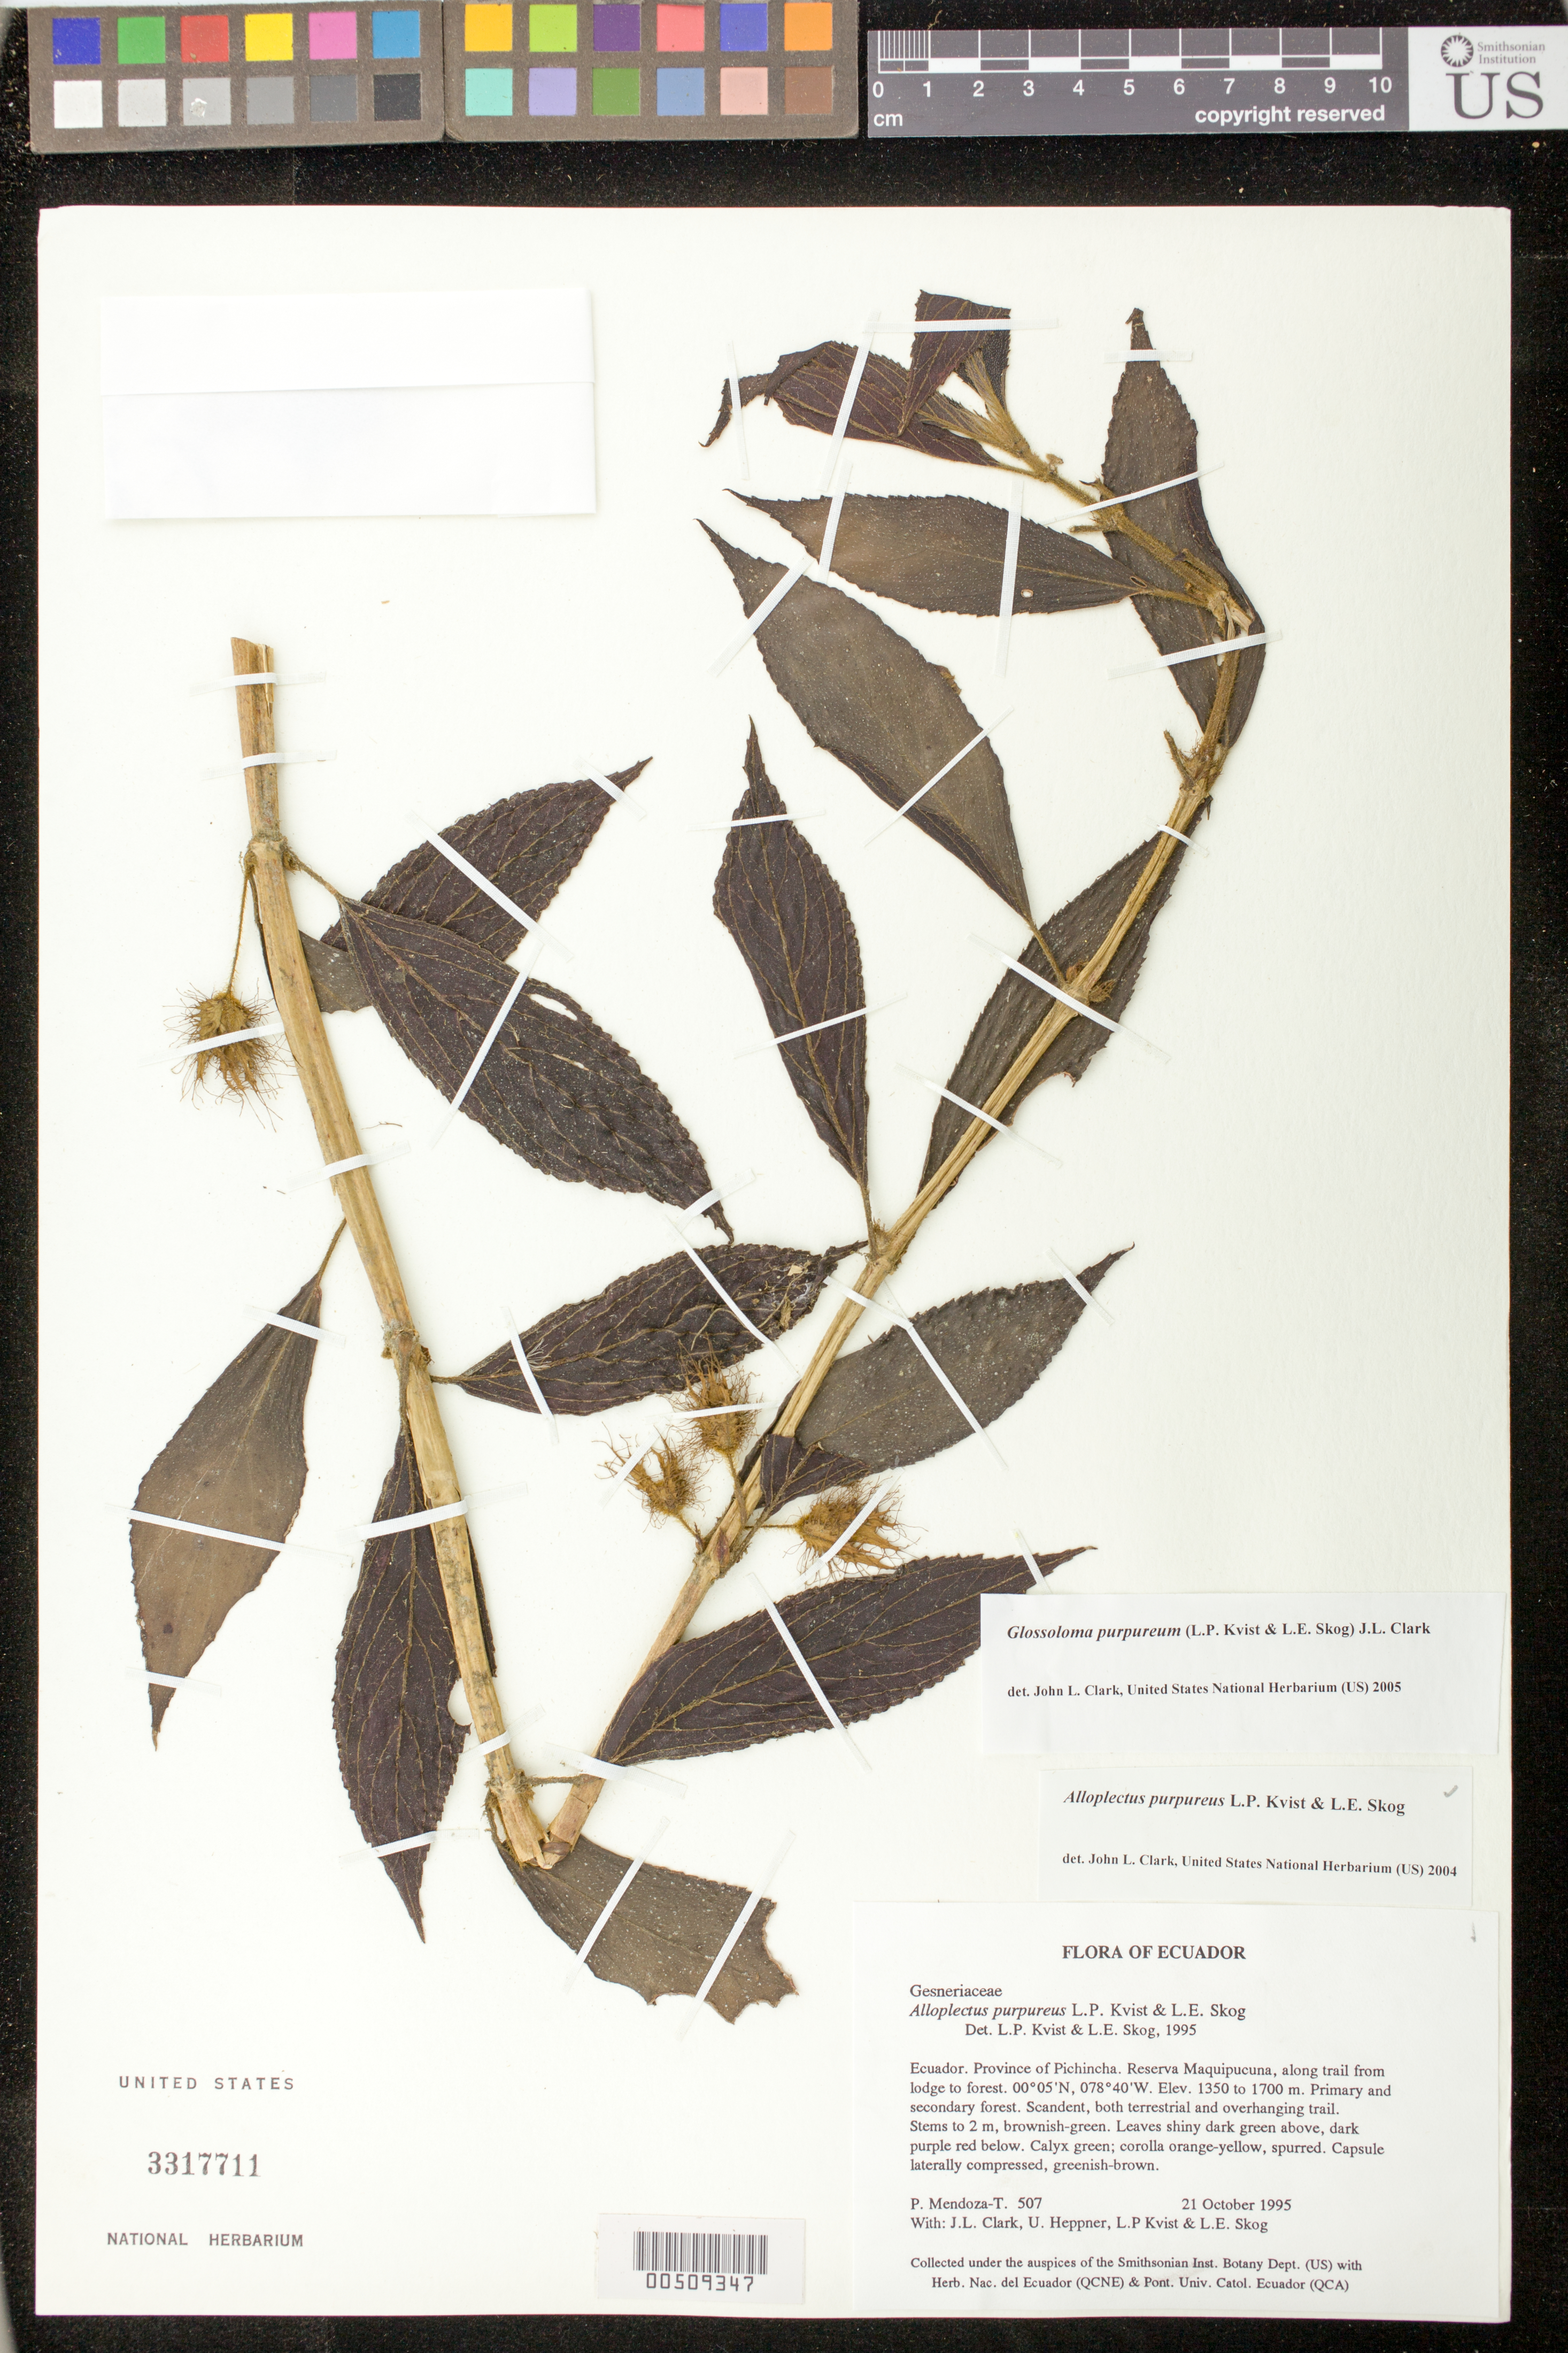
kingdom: Plantae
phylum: Tracheophyta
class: Magnoliopsida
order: Lamiales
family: Gesneriaceae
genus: Glossoloma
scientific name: Glossoloma purpureum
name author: (L.P. Kvist & L.E. Skog) J.L. Clark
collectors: P. Mendoza-T., J. L. Clark, U. Heppner, L. P. Kvist & L. E. Skog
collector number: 507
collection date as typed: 21 Oct 1995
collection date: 1995-10-21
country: Ecuador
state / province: Pichincha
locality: Reserva Maquipucuna, along trail from lodge to forest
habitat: Primary and secondary forest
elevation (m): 1350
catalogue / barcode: US 3317711